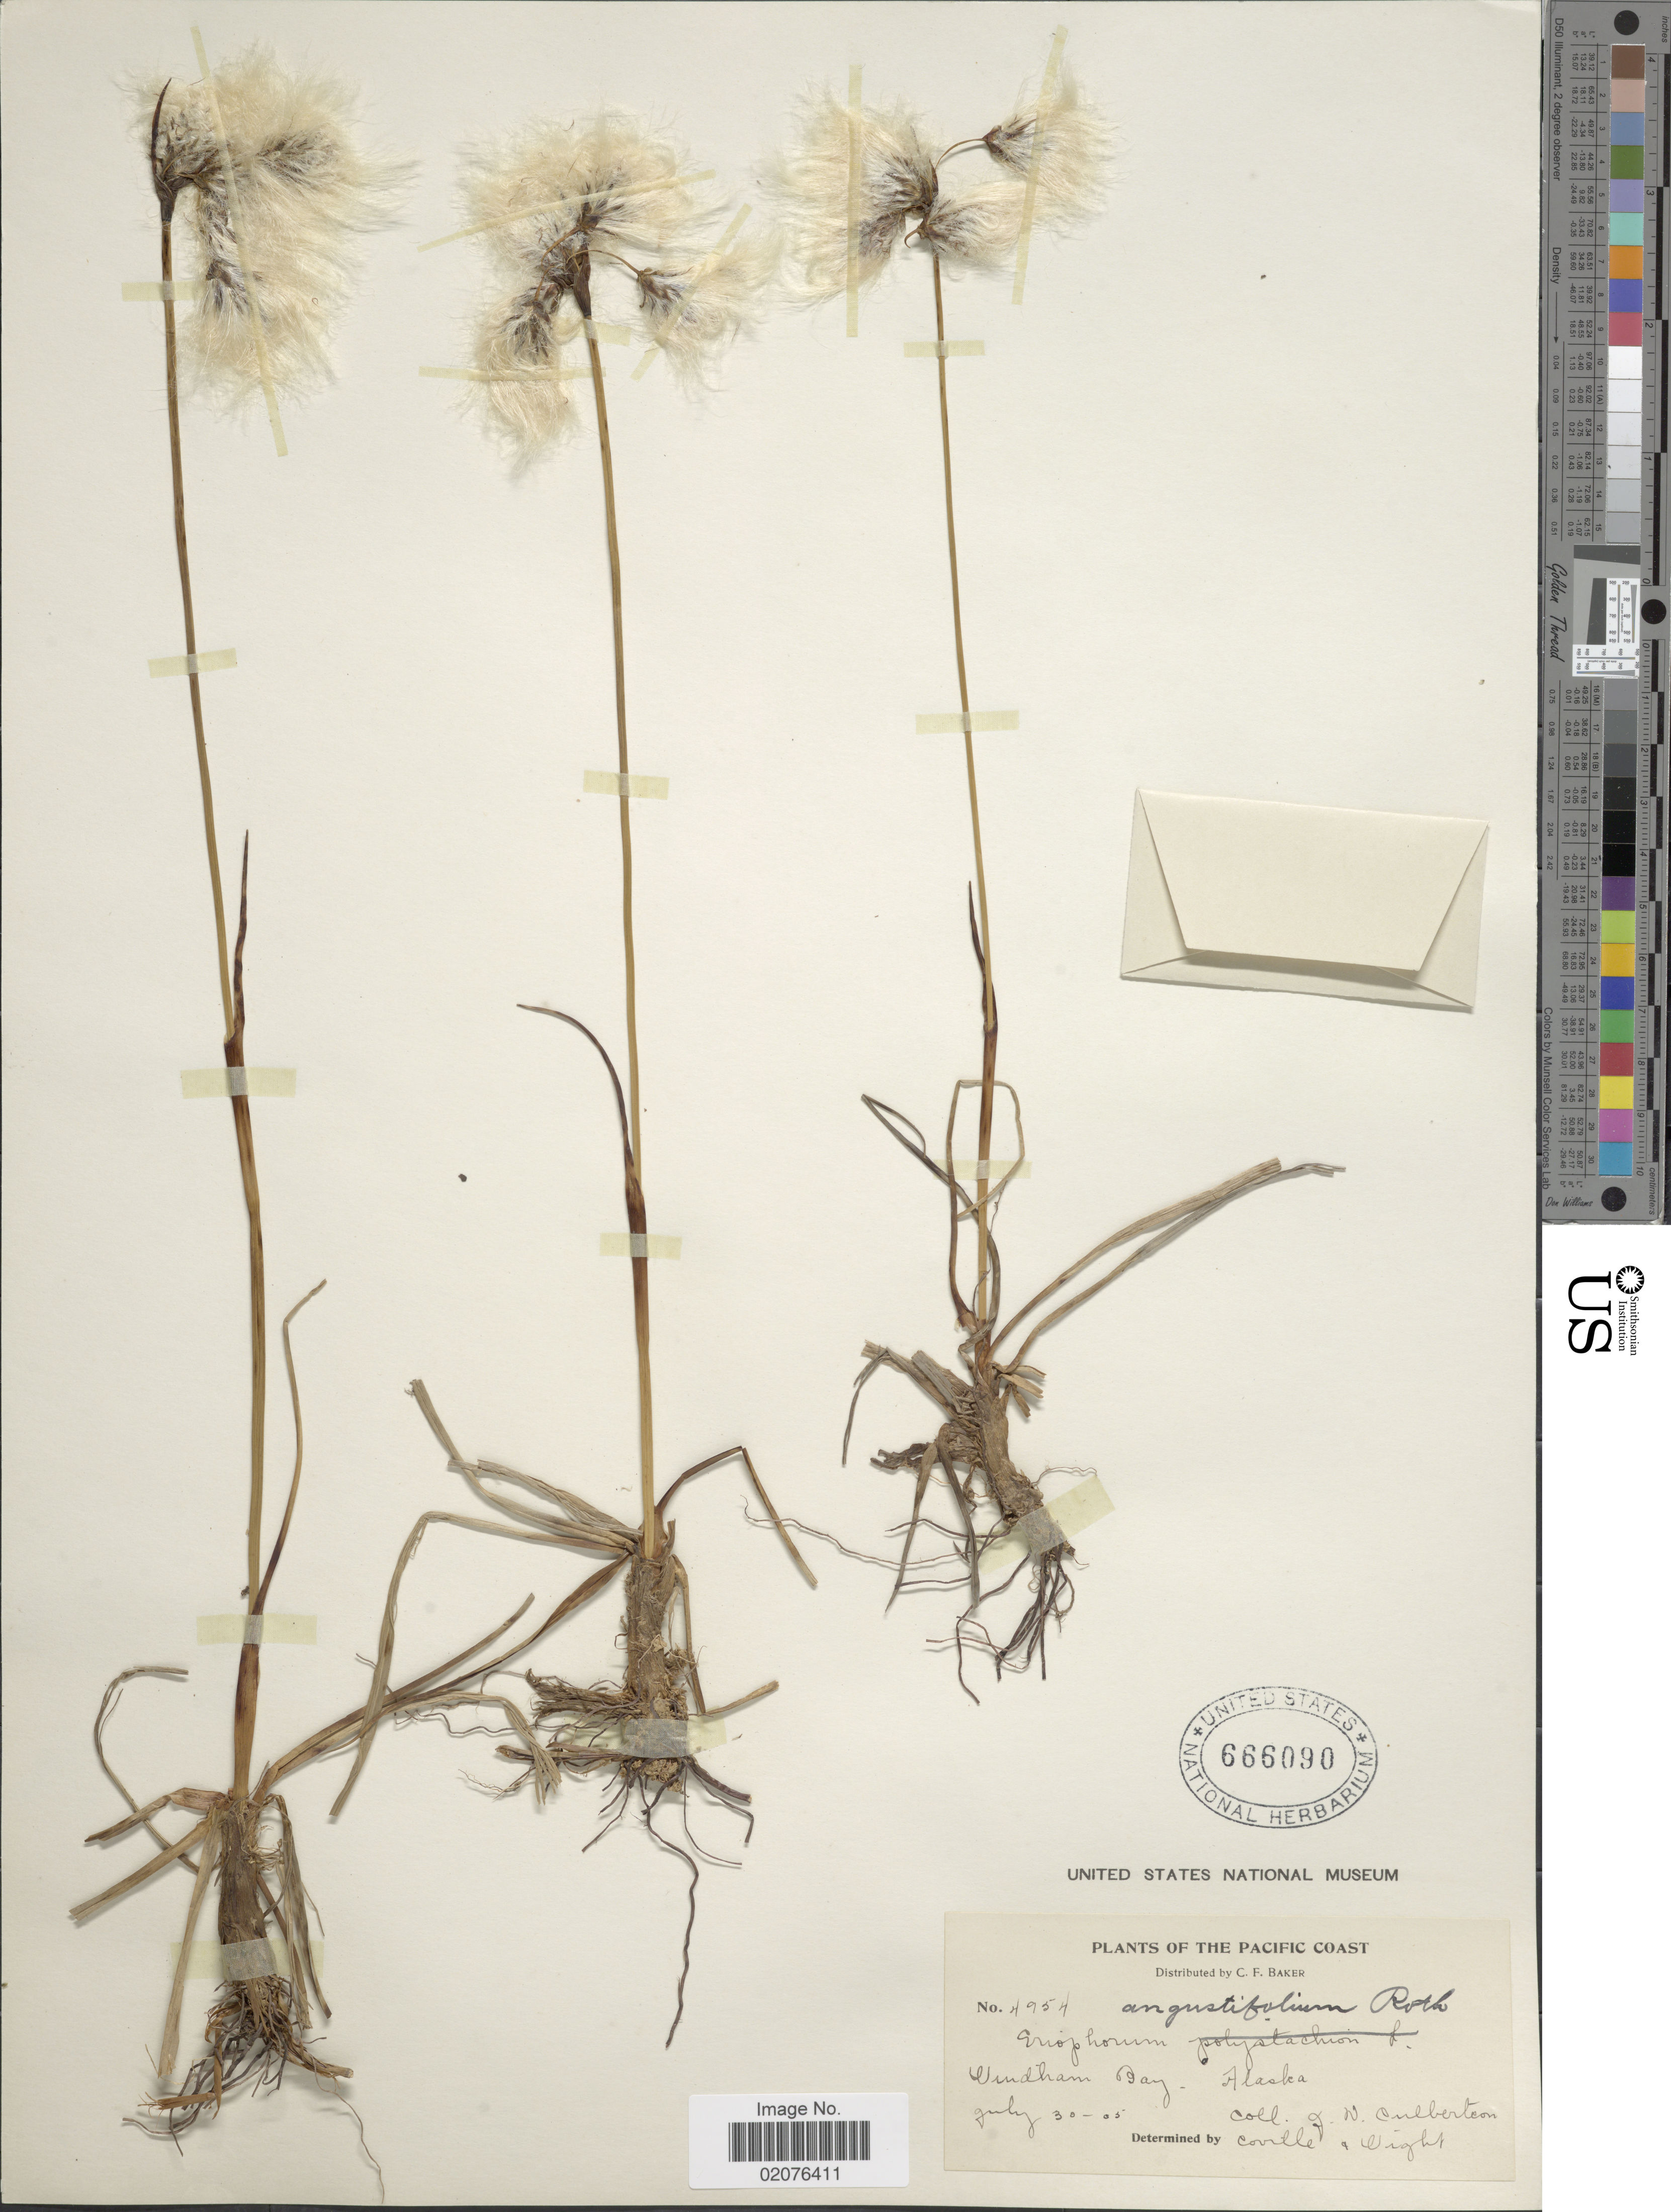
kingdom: Plantae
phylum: Tracheophyta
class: Liliopsida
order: Poales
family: Cyperaceae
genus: Eriophorum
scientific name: Eriophorum angustifolium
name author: Honck.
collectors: J. Culbertson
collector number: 4954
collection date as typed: Transcribed d/m/y: 30/7/5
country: United States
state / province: Alaska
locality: Windham Bay, Pacific Coast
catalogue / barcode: US 666090